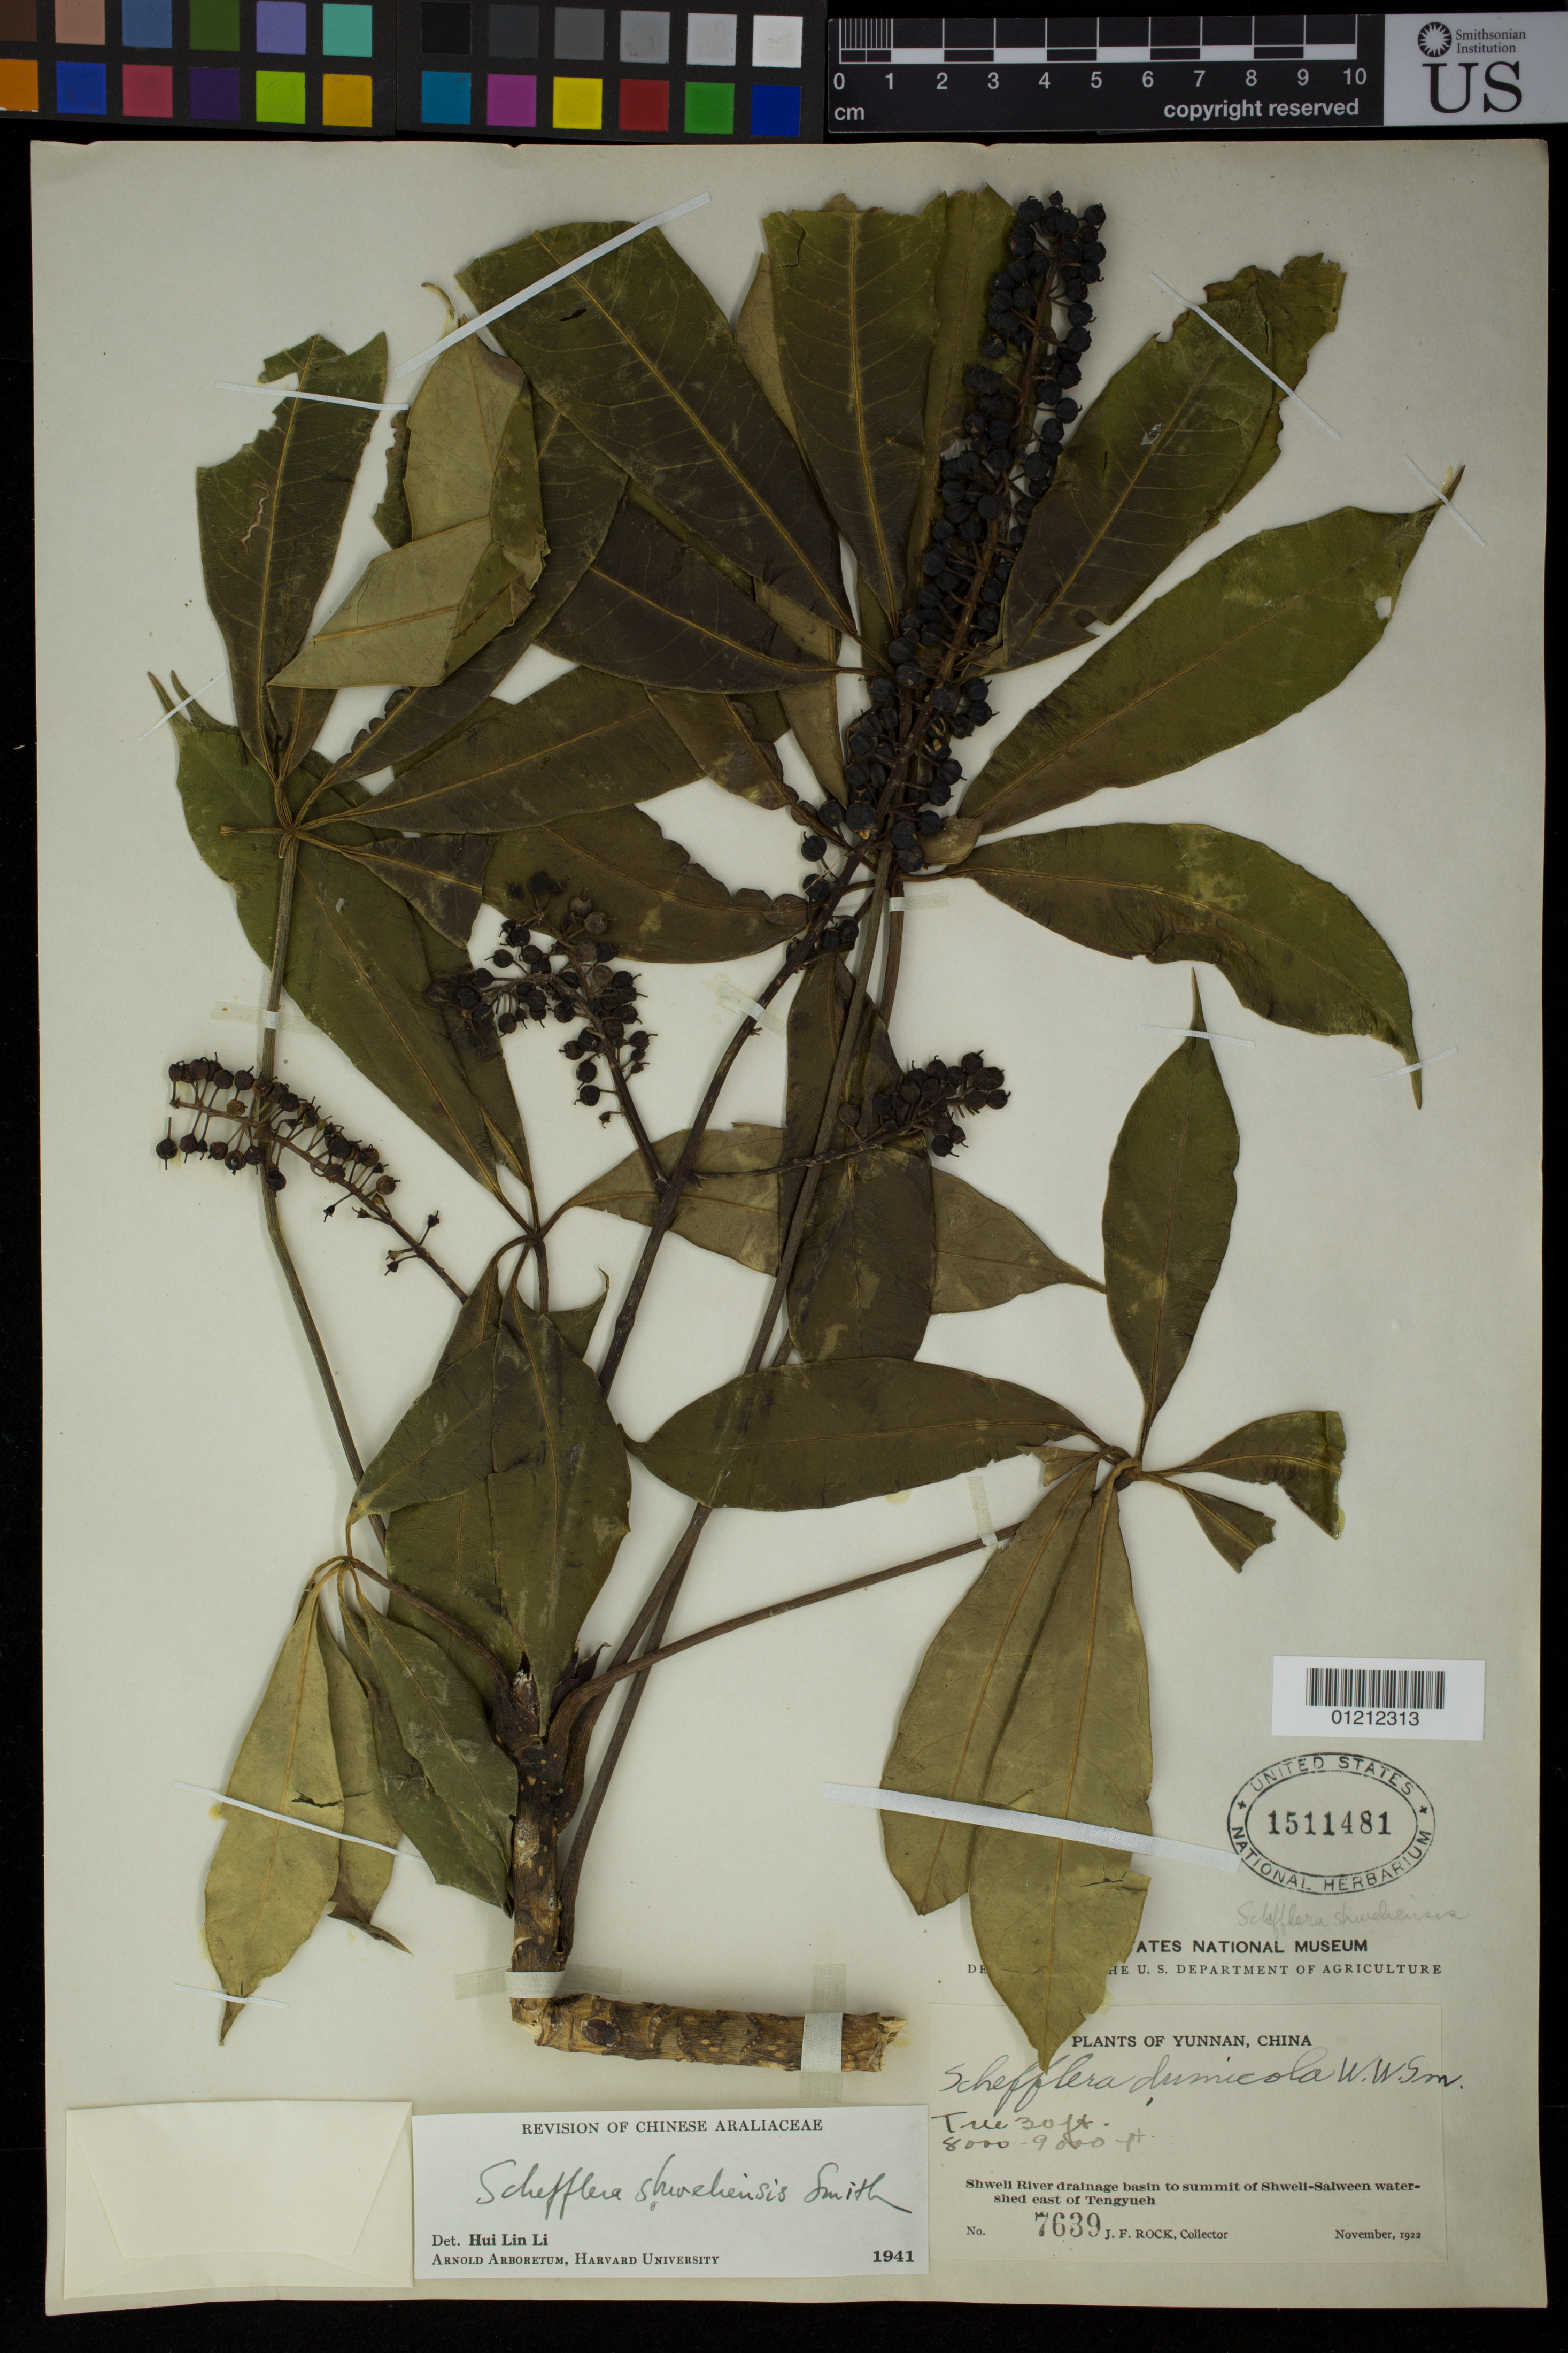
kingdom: Plantae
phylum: Tracheophyta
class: Magnoliopsida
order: Apiales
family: Araliaceae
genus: Schefflera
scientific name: Schefflera shweliensis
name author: W.W. Sm.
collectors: J. Rock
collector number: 7639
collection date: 1922-11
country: China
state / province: Yunnan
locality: Shweli River drainage basin to summit of Shweli-Salween watershed east of Tengyueh.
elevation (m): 2438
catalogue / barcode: US 1511481